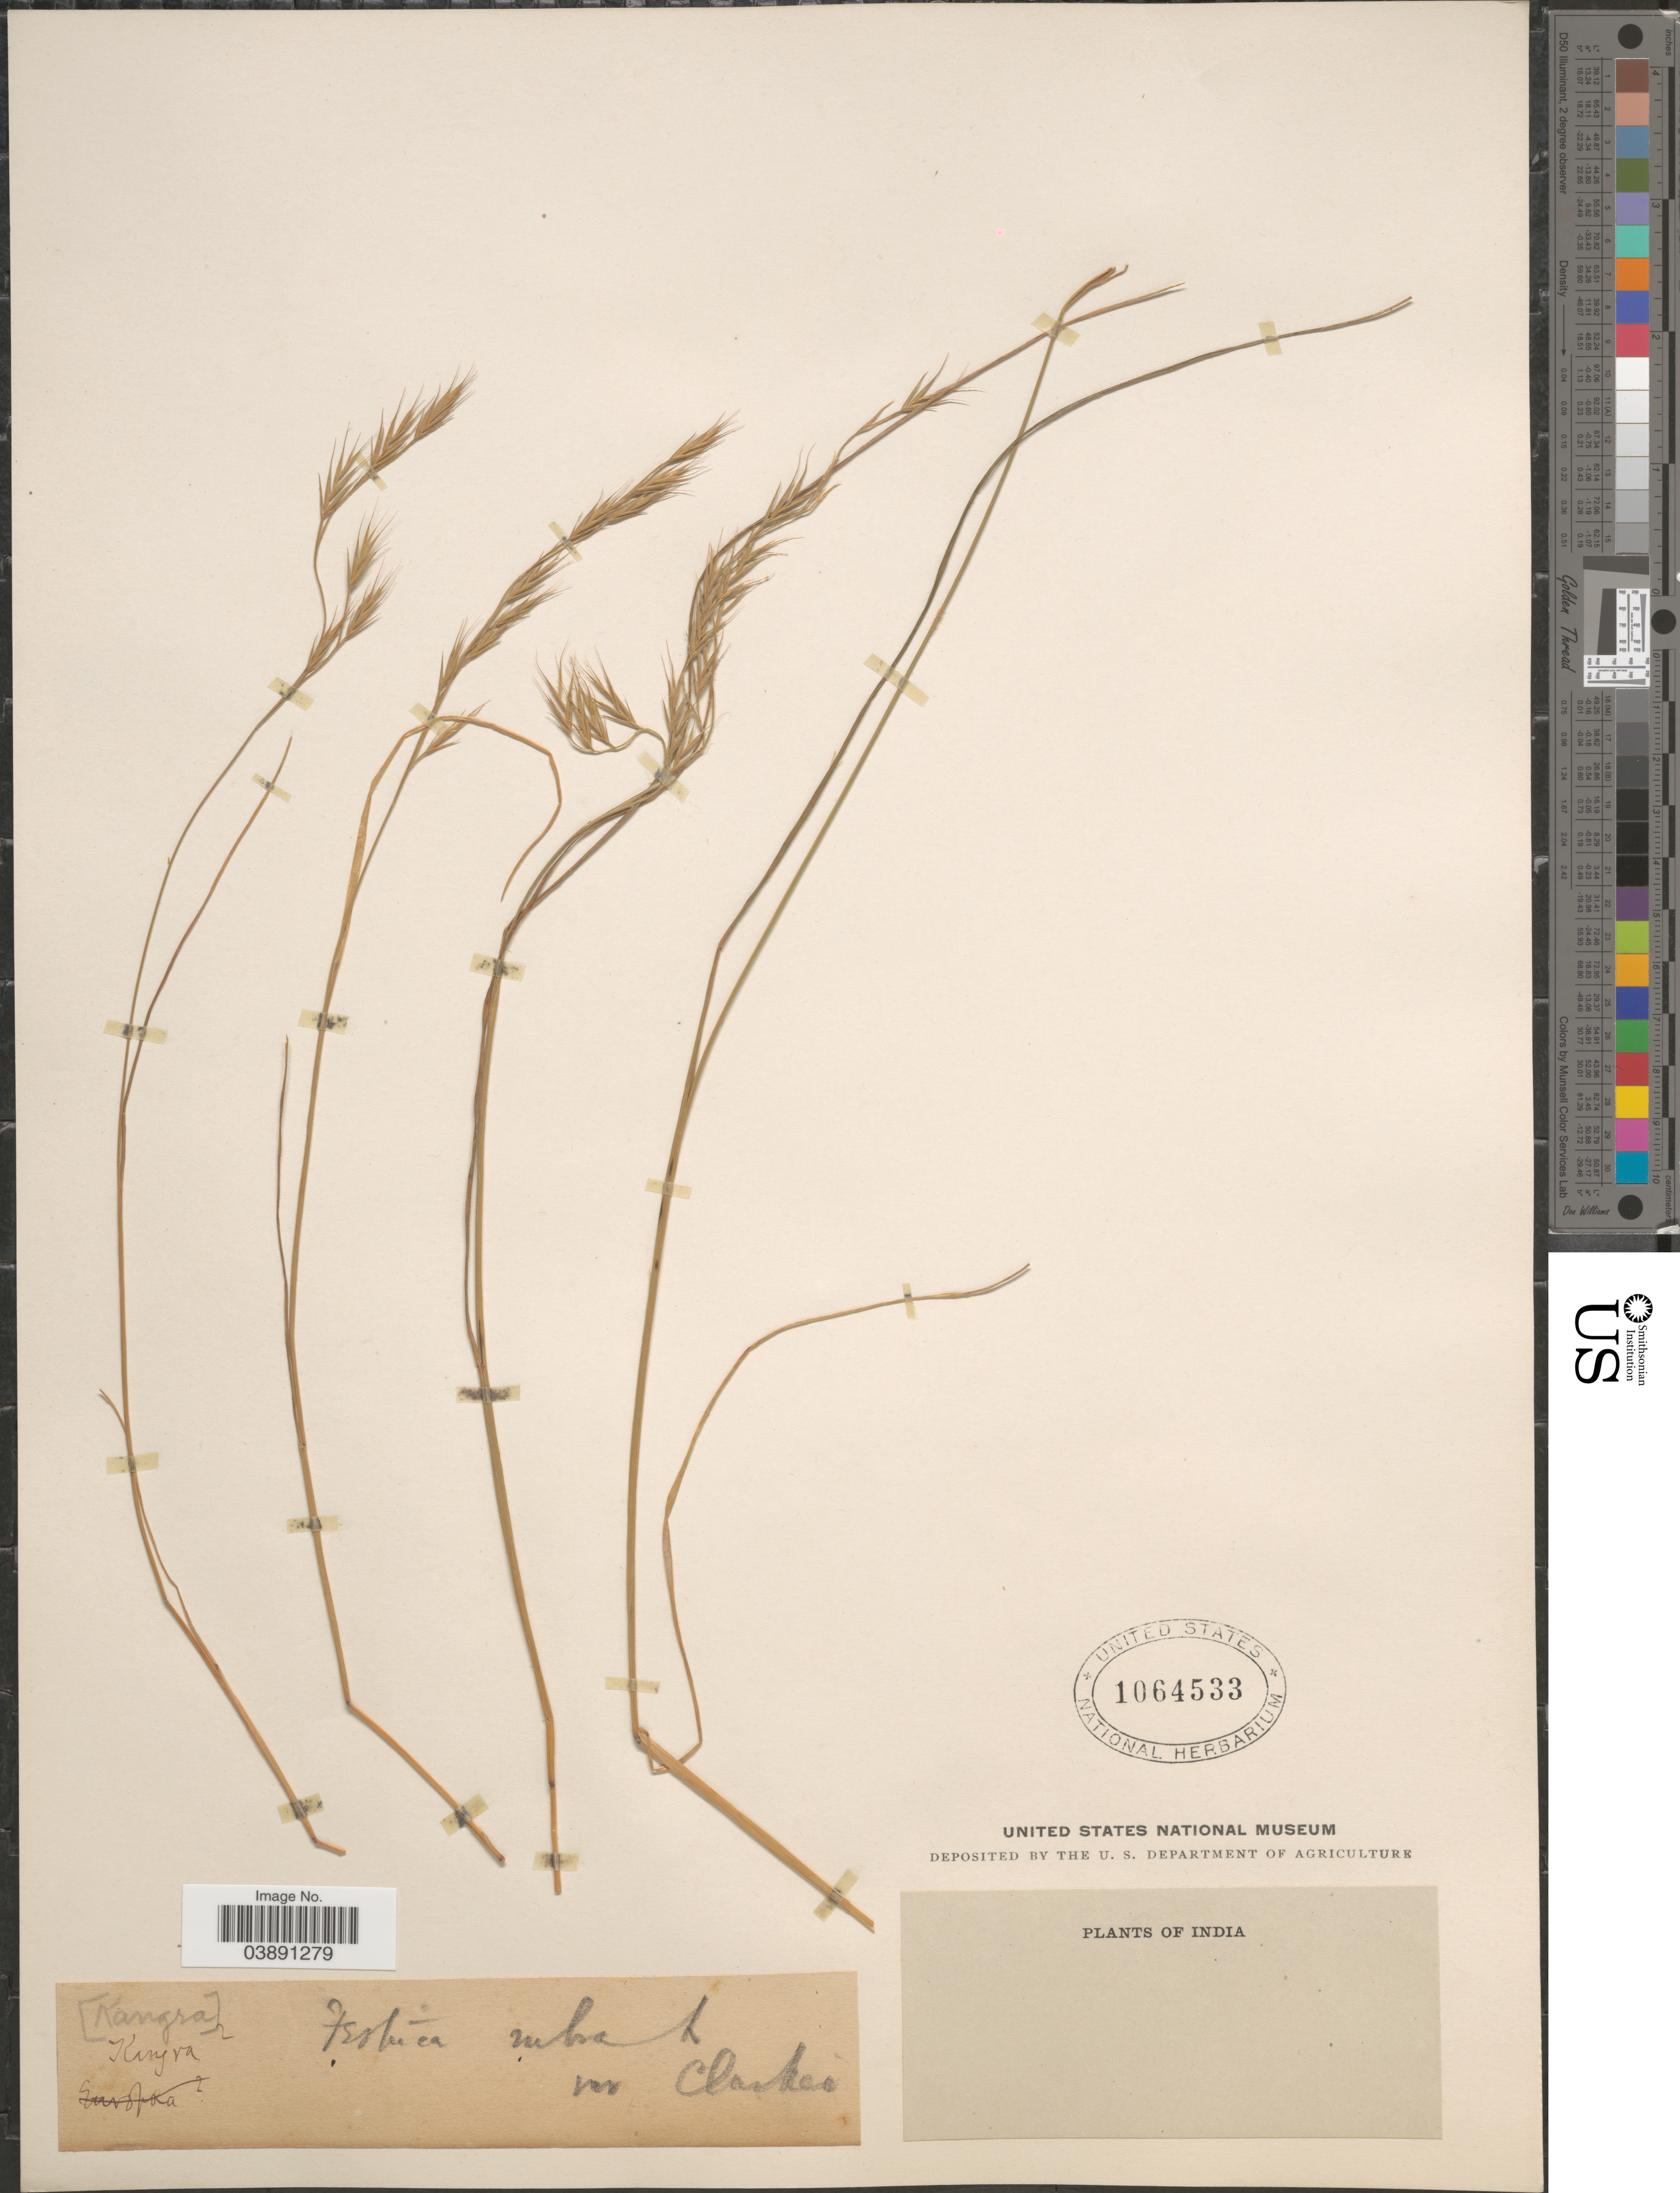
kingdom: Plantae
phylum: Tracheophyta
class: Liliopsida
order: Poales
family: Poaceae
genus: Festuca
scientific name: Festuca sp.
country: India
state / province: Himachal Pradesh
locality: Kangra.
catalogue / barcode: US 1064533